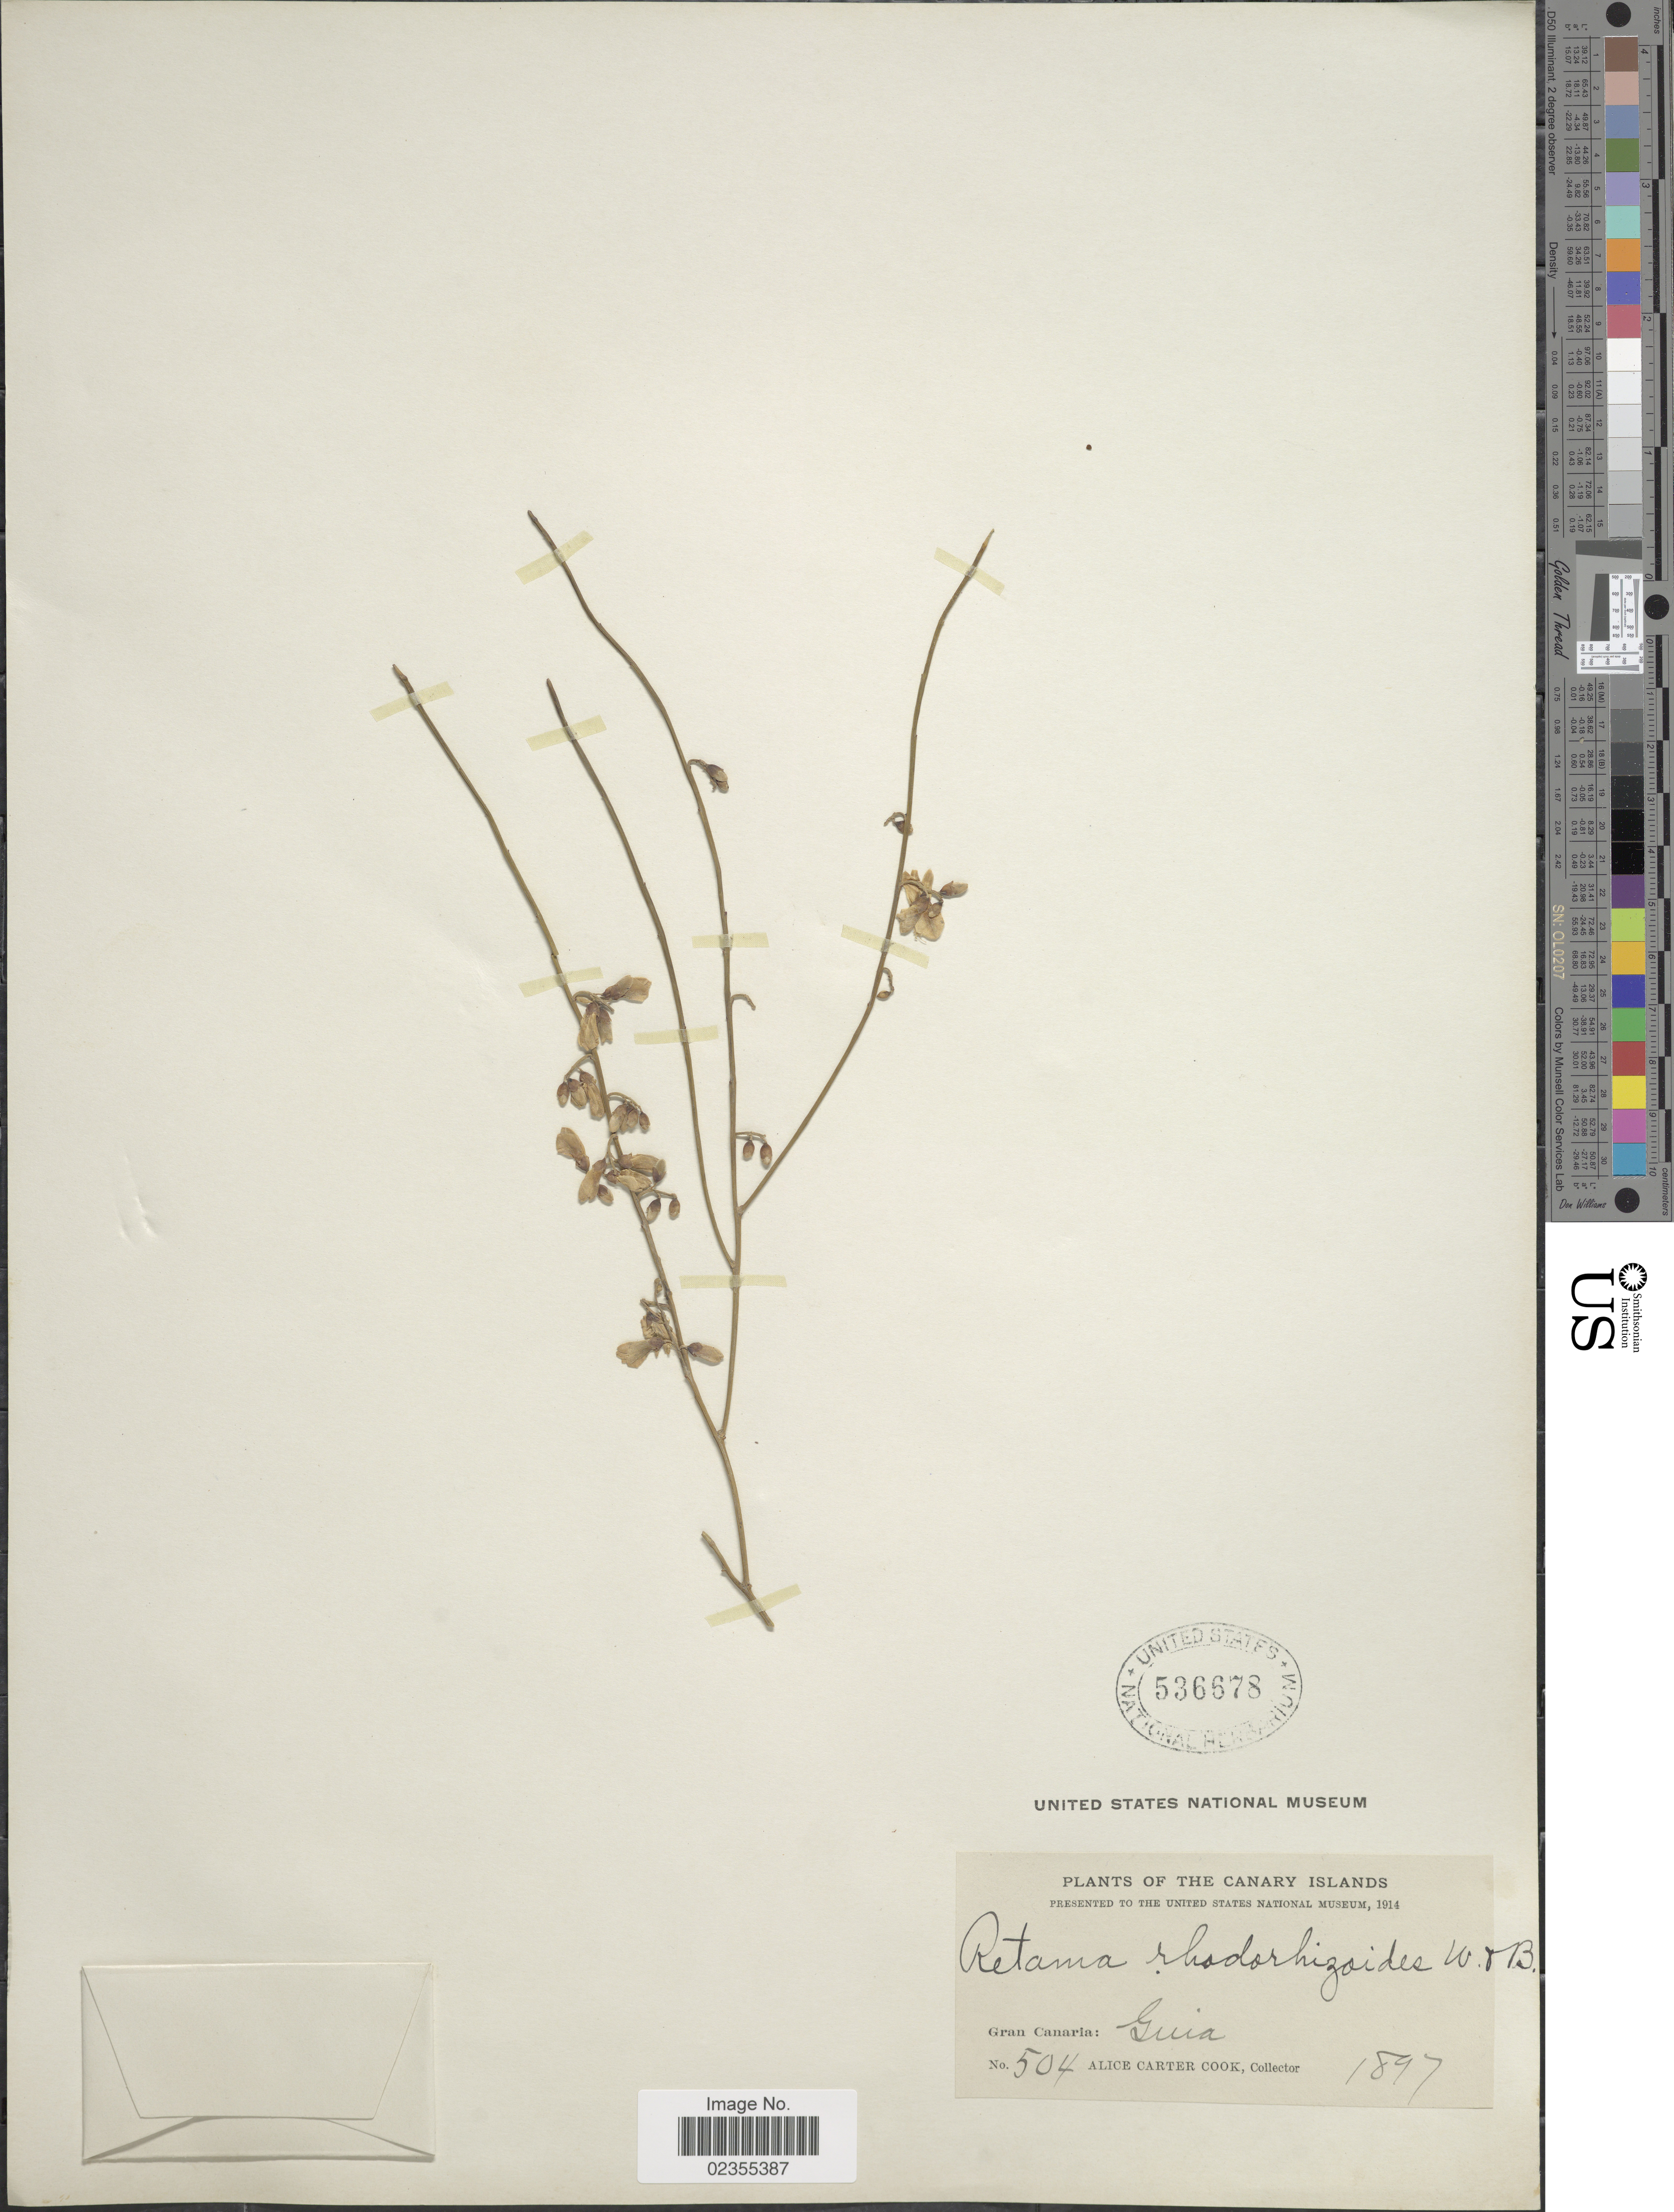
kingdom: Plantae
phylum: Tracheophyta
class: Magnoliopsida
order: Fabales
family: Fabaceae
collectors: Alice C. Cook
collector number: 504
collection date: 1897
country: Spain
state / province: Canarias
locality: The Canary Island, Gran Canaria: Guia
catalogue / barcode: US 536678